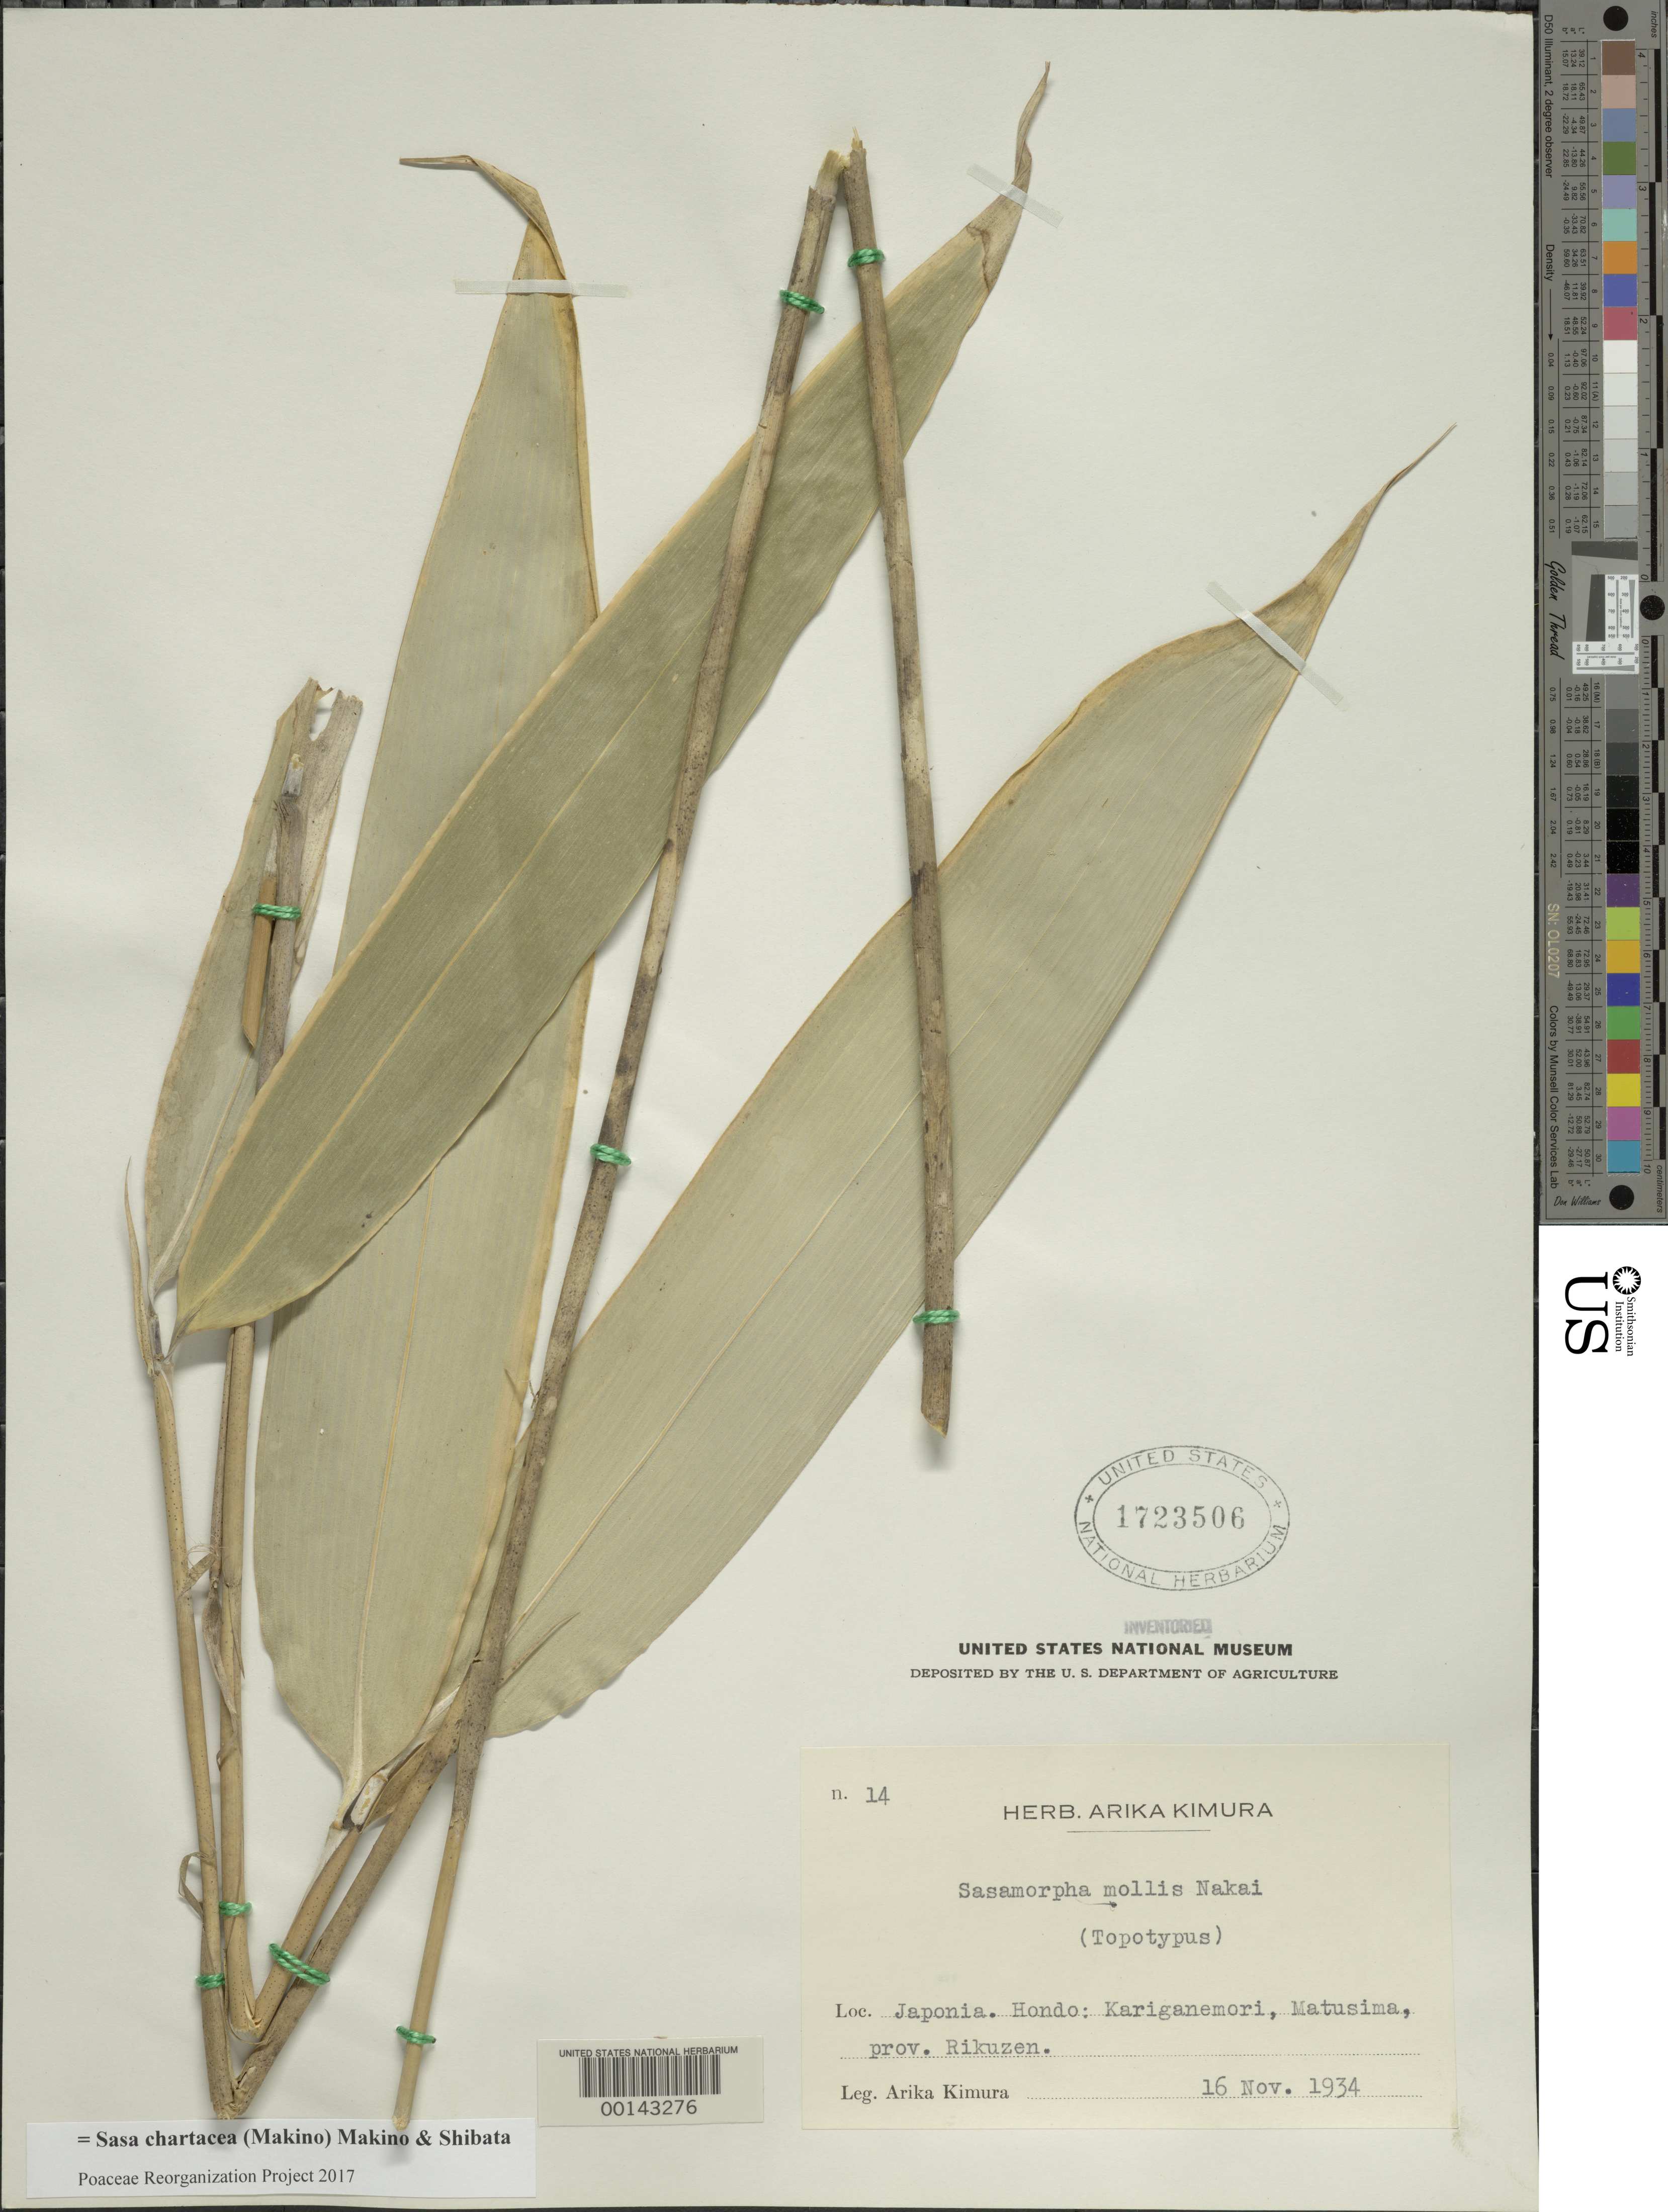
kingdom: Plantae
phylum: Tracheophyta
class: Liliopsida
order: Poales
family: Poaceae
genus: Sasa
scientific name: Sasa chartacea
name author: (Makino) Makino & Shibata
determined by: Poaceae Reorganization Project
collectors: K. Arika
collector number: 14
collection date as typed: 16 Nov 1934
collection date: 1934-11-16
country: Japan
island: Honshu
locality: Kariganemori, matusima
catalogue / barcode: US 1723506